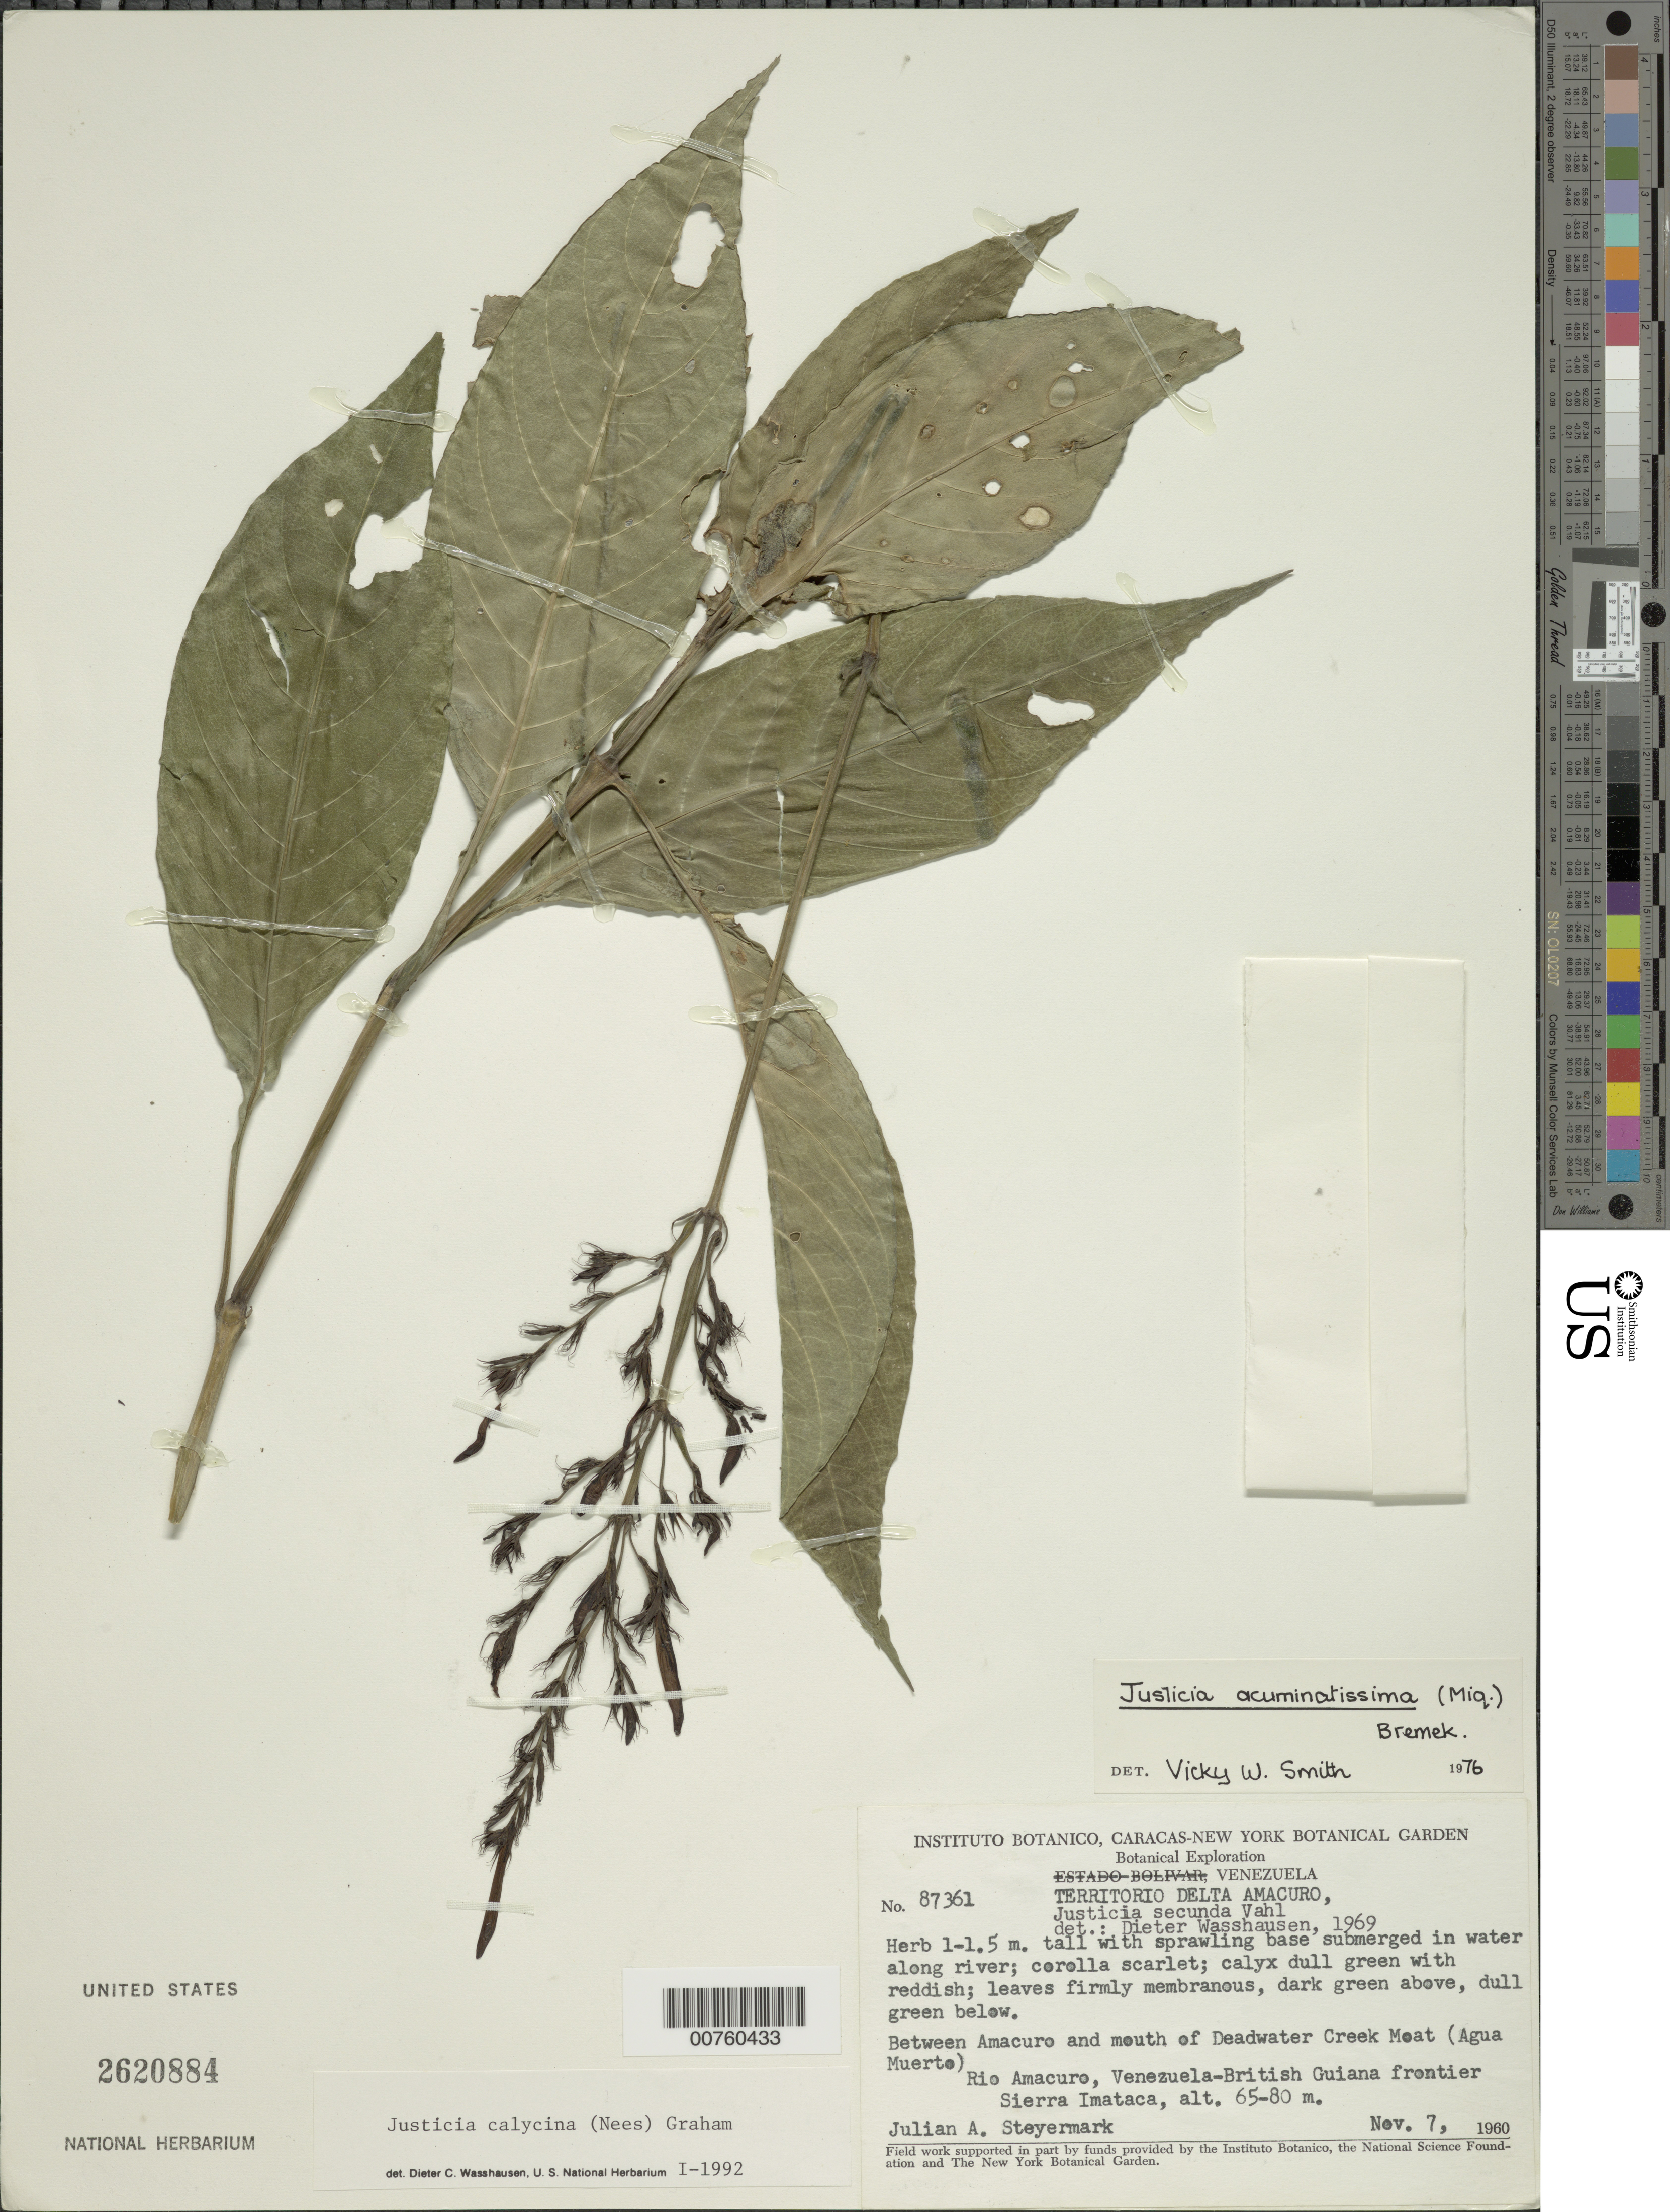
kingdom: Plantae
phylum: Tracheophyta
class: Magnoliopsida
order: Lamiales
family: Acanthaceae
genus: Justicia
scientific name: Justicia calycina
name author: (Nees) V.A.W. Graham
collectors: J. Steyermark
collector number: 87361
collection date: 1960-11-07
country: Venezuela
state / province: Delta Amacuro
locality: Territorio Delta Amacuro. Between Amacuro and mouth of Deadwater Creek Moat (Agua Muerto). Rio Amacuro, Venezuela-British Guiana frontier. Sierra Imataca.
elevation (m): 65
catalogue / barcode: US 2620884